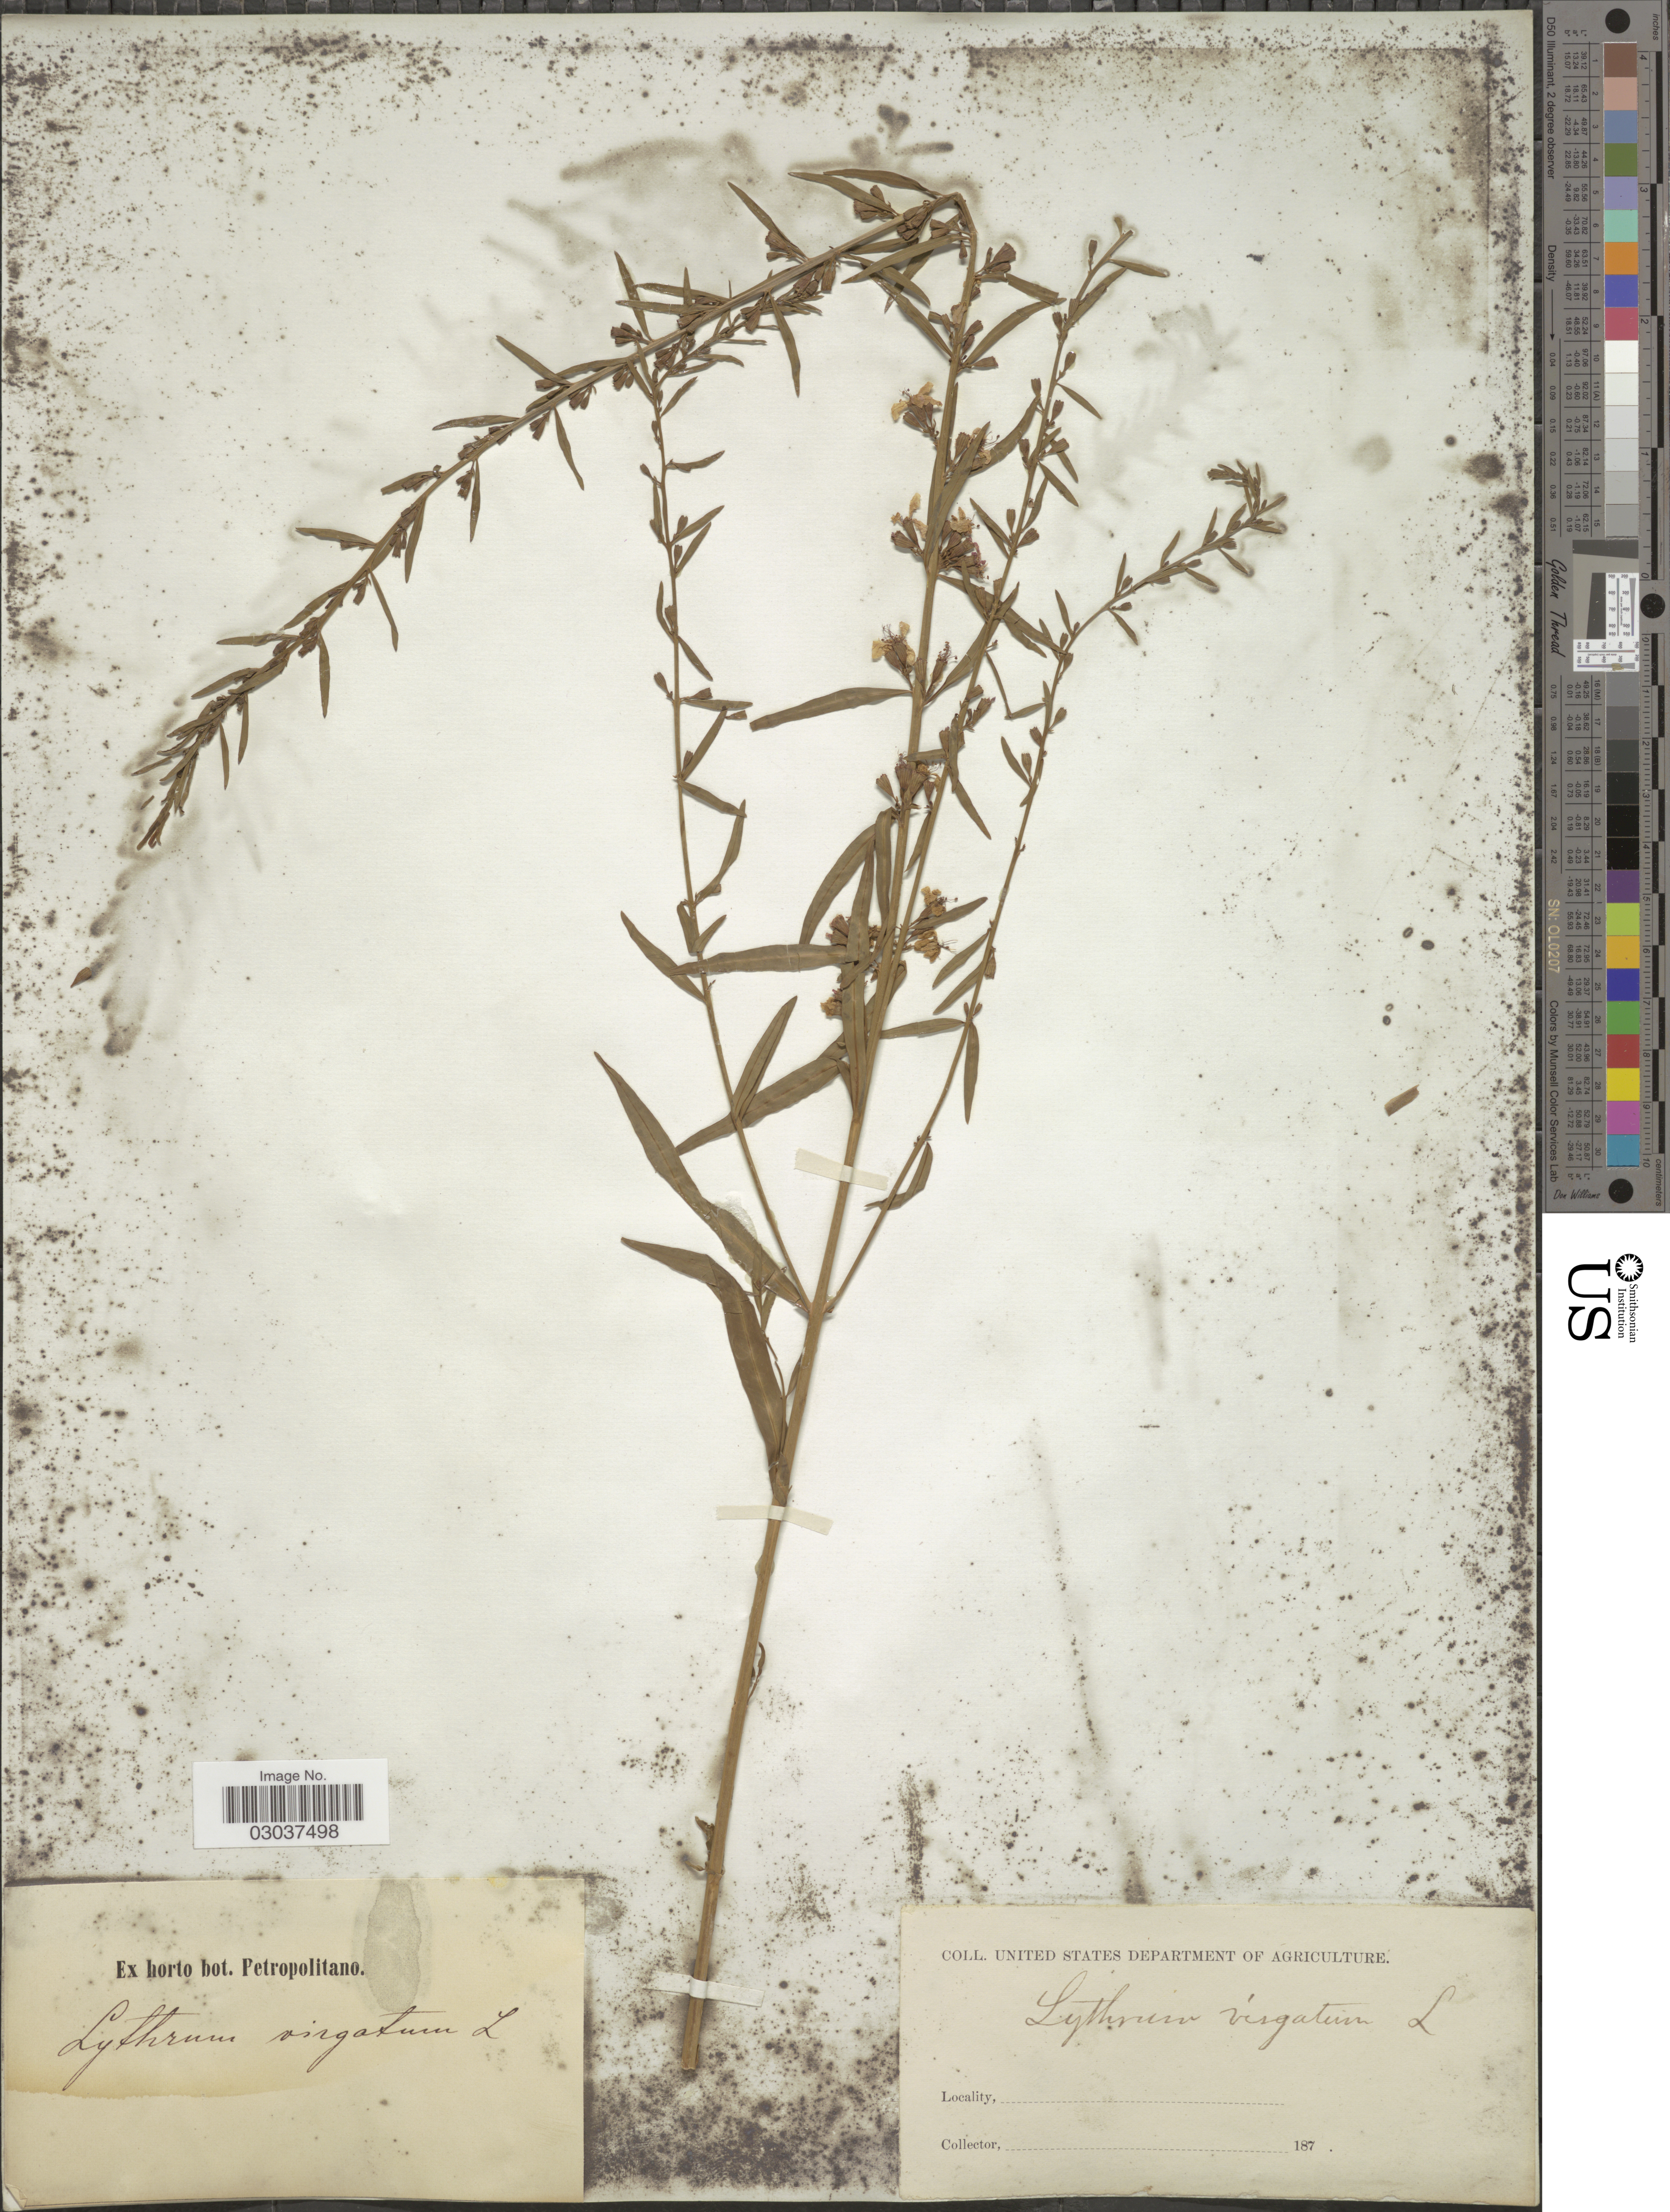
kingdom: Plantae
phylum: Tracheophyta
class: Magnoliopsida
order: Myrtales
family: Lythraceae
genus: Lythrum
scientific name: Lythrum virgatum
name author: L.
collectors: United States Department of Agriculture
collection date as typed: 187